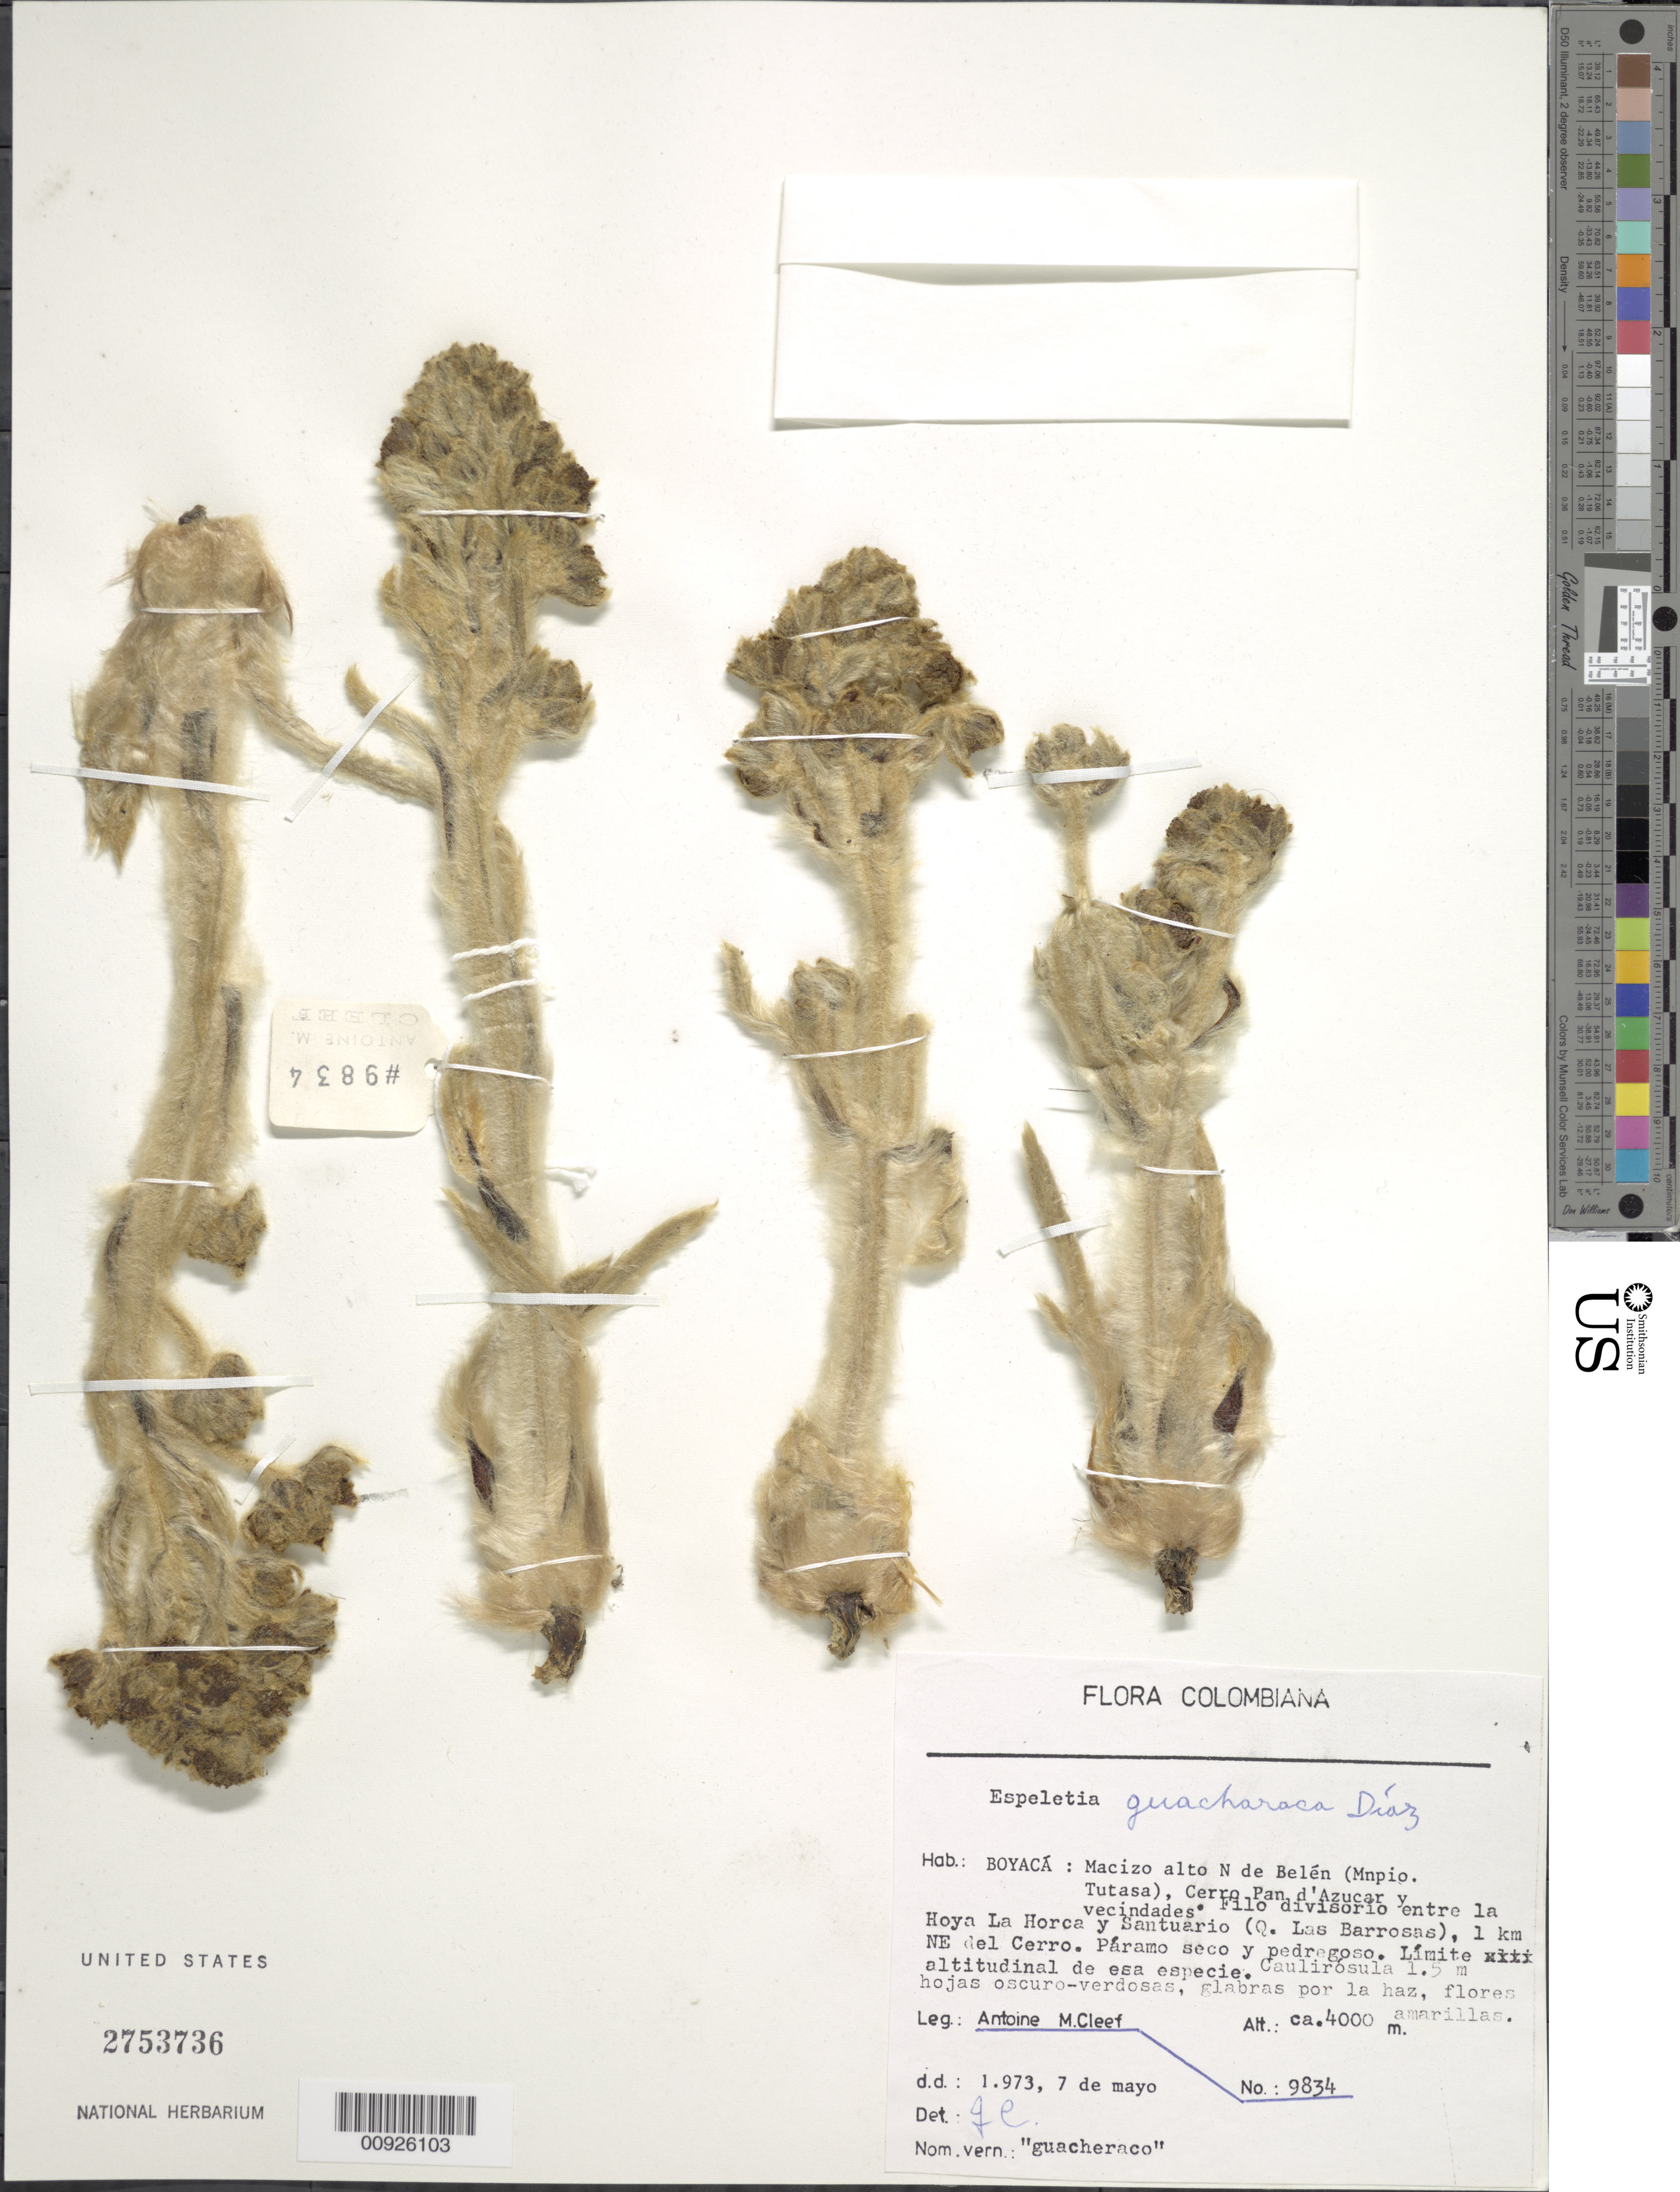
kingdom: Plantae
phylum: Tracheophyta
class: Magnoliopsida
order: Asterales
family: Asteraceae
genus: Espeletiopsis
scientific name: Espeletiopsis jimenez-quesadae var. guacharaca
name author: (S. Díaz) Cuatrec.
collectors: A. M. Cleef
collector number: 9834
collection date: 1973-05-07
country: Colombia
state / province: Boyacá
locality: Boyacá: Macizo alto N de Belen (Mnpio. Tutasa), Cerro Pan d'Azucar y vecindades. Filo divisorio entre la Hoya La Horca y Santuario (Q. Las Barrosas), 1 km NE del Cerro.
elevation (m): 4000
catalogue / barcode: US 2753736